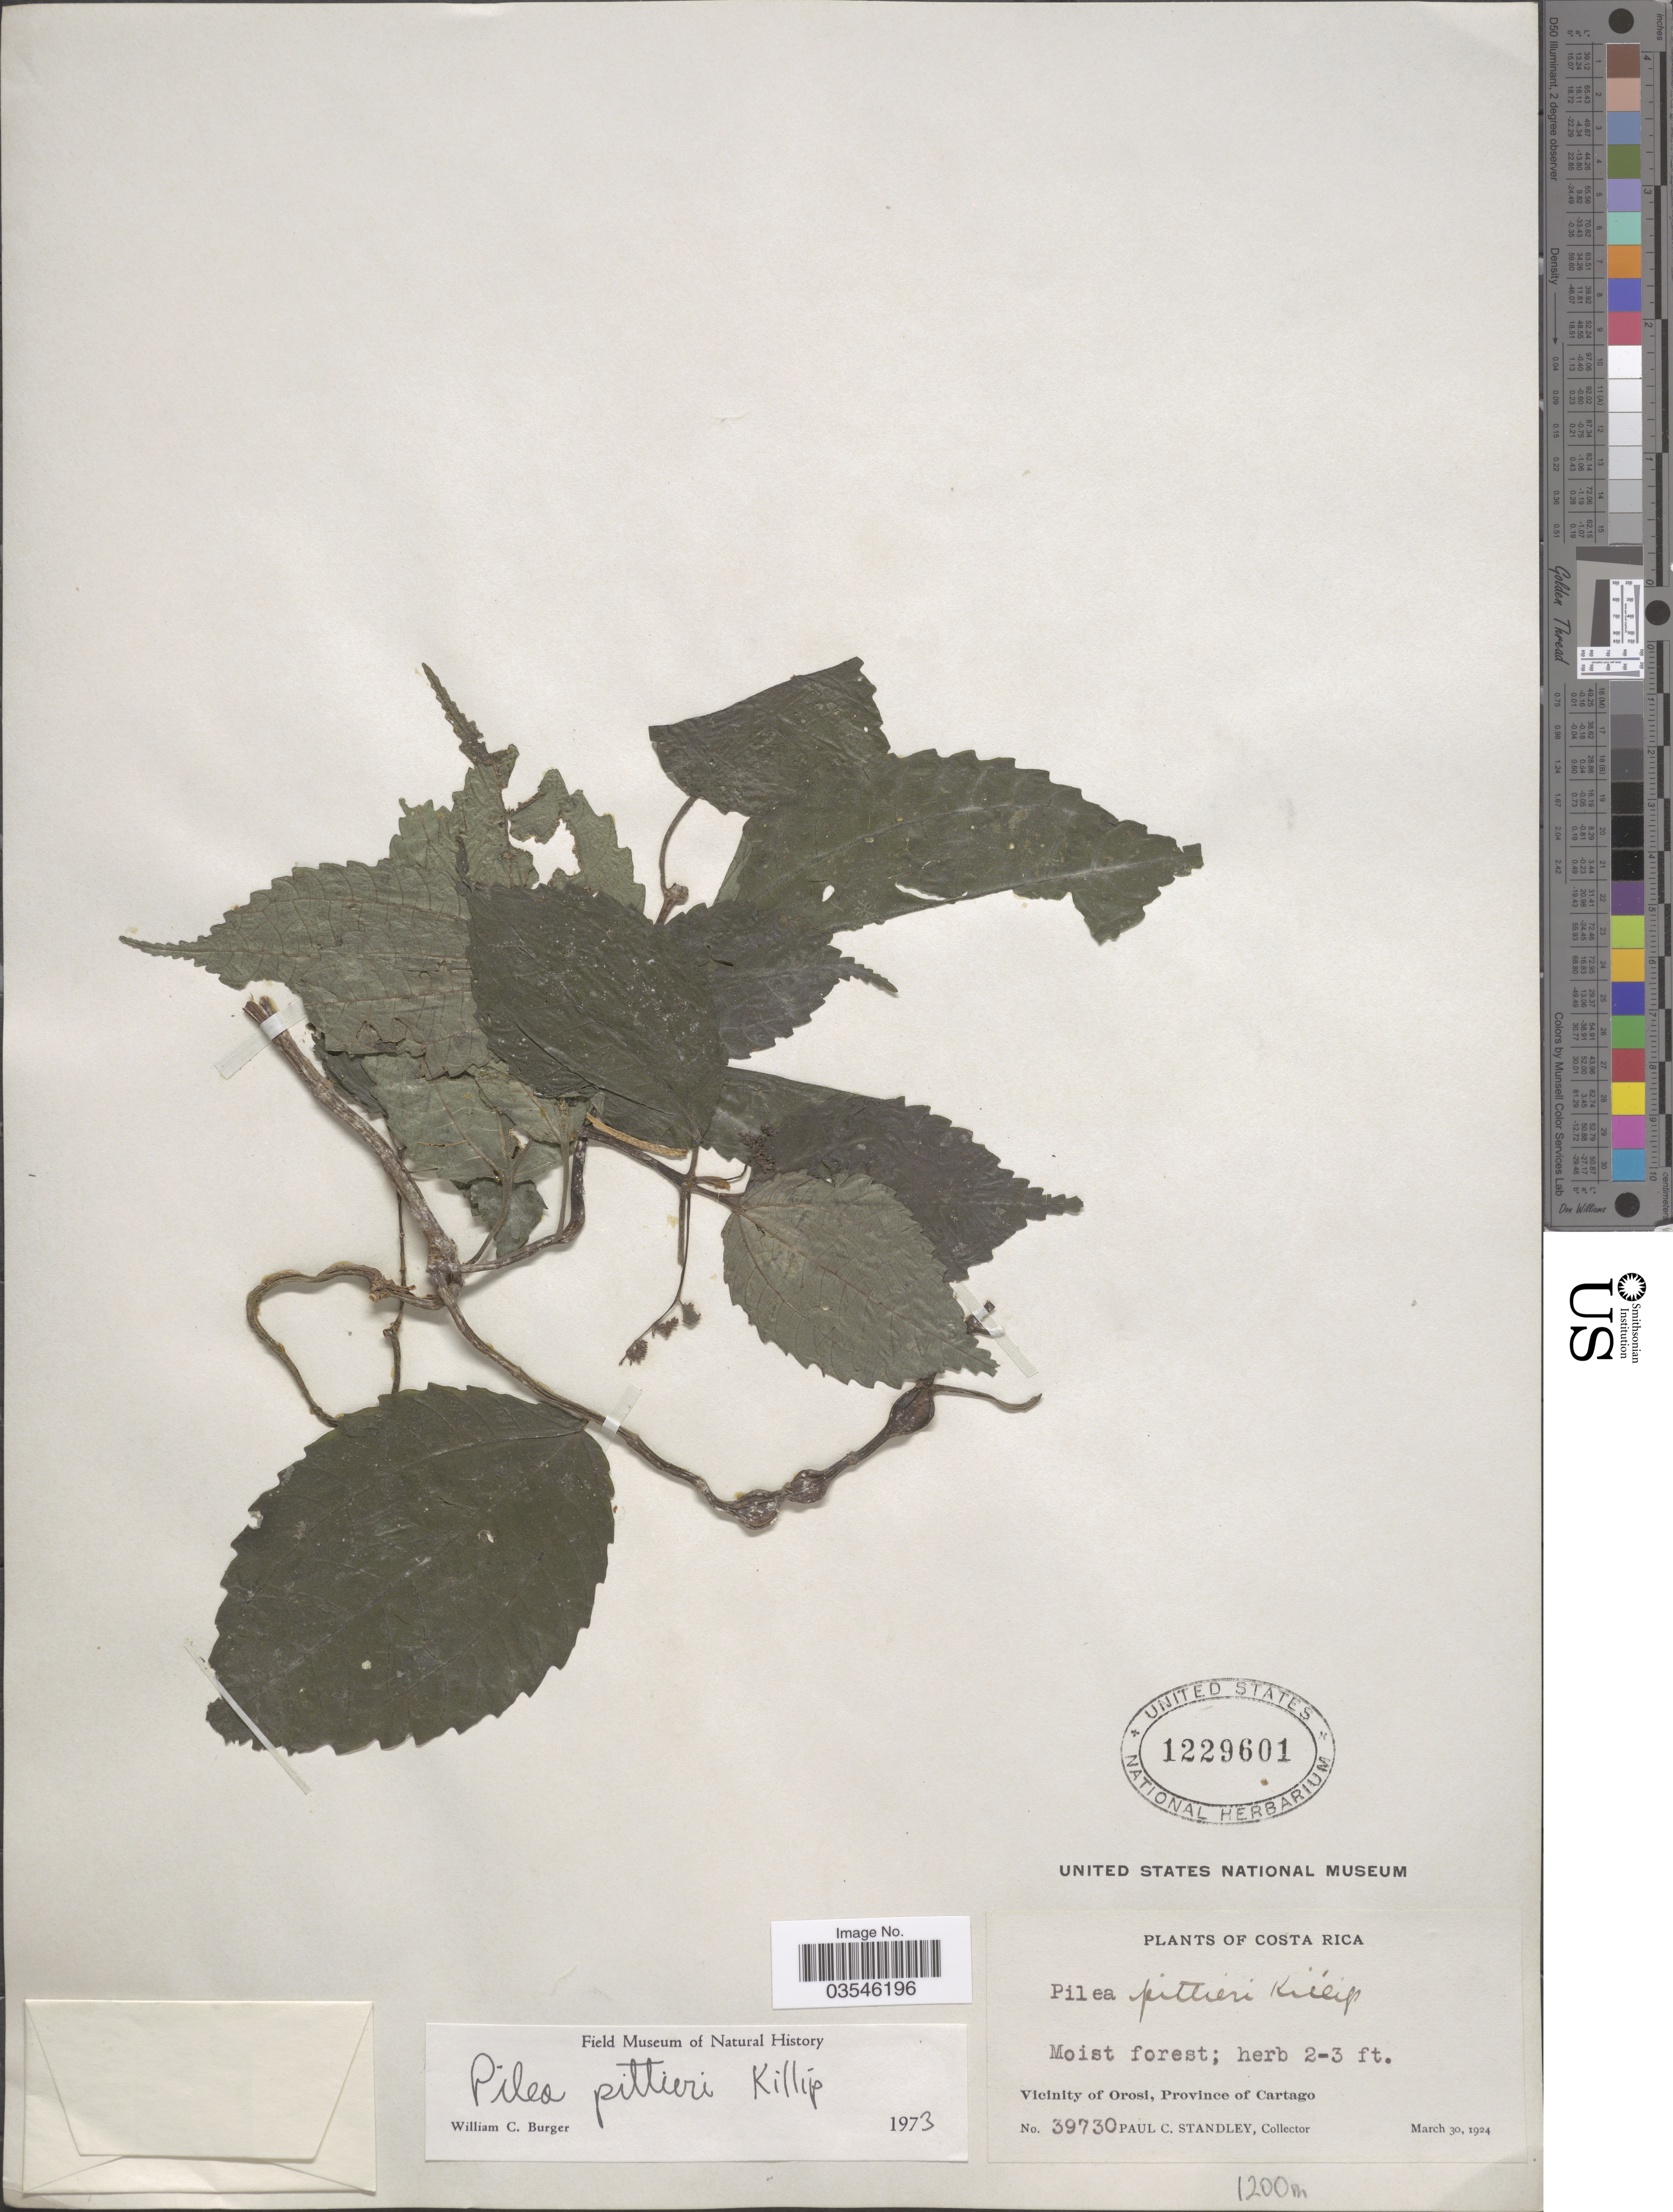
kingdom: Plantae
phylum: Tracheophyta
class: Magnoliopsida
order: Rosales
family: Urticaceae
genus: Pilea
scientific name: Pilea pittieri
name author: Killip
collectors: P. C. Standley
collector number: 39730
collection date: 1924-03-30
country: Costa Rica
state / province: Cartago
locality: Vicinity of Orosi, Province of Cartago.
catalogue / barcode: US 1229601